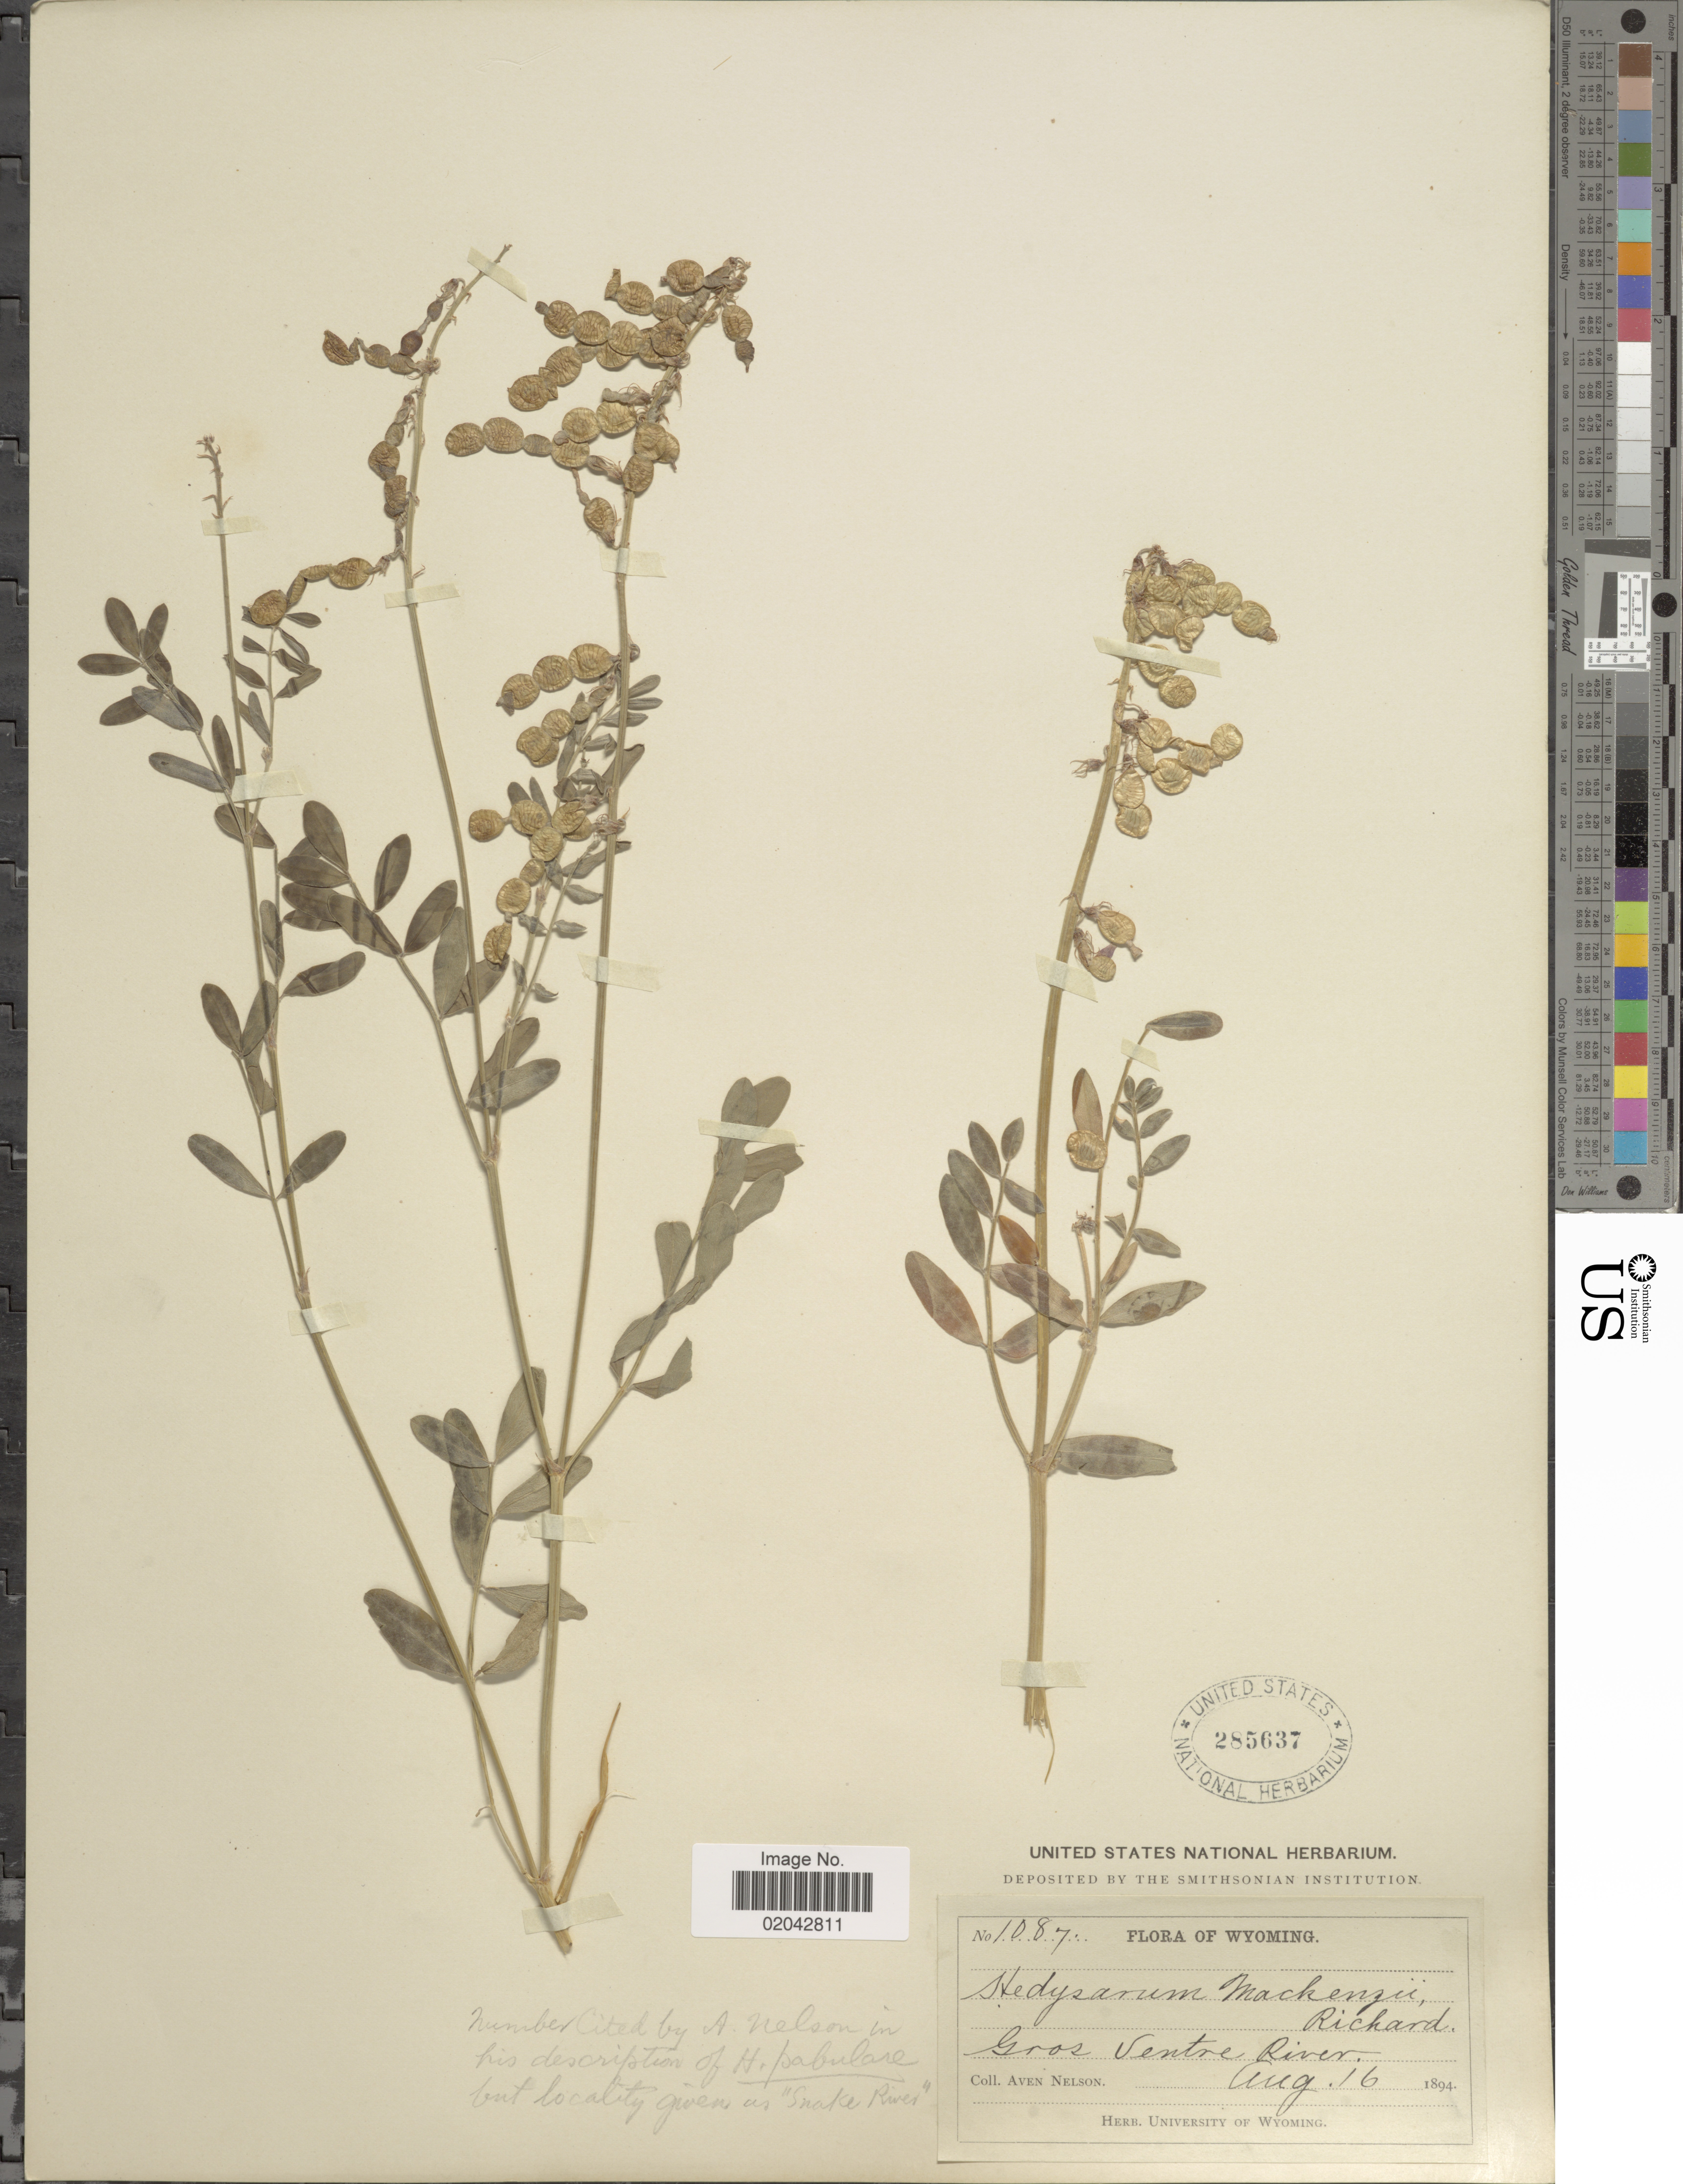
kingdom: Plantae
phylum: Tracheophyta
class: Magnoliopsida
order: Fabales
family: Fabaceae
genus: Hedysarum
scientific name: Hedysarum pabulare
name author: A. Nelson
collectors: A. Nelson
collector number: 1087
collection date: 1894-08-16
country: United States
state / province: Wyoming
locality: Gros Ventre River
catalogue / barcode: US 285637